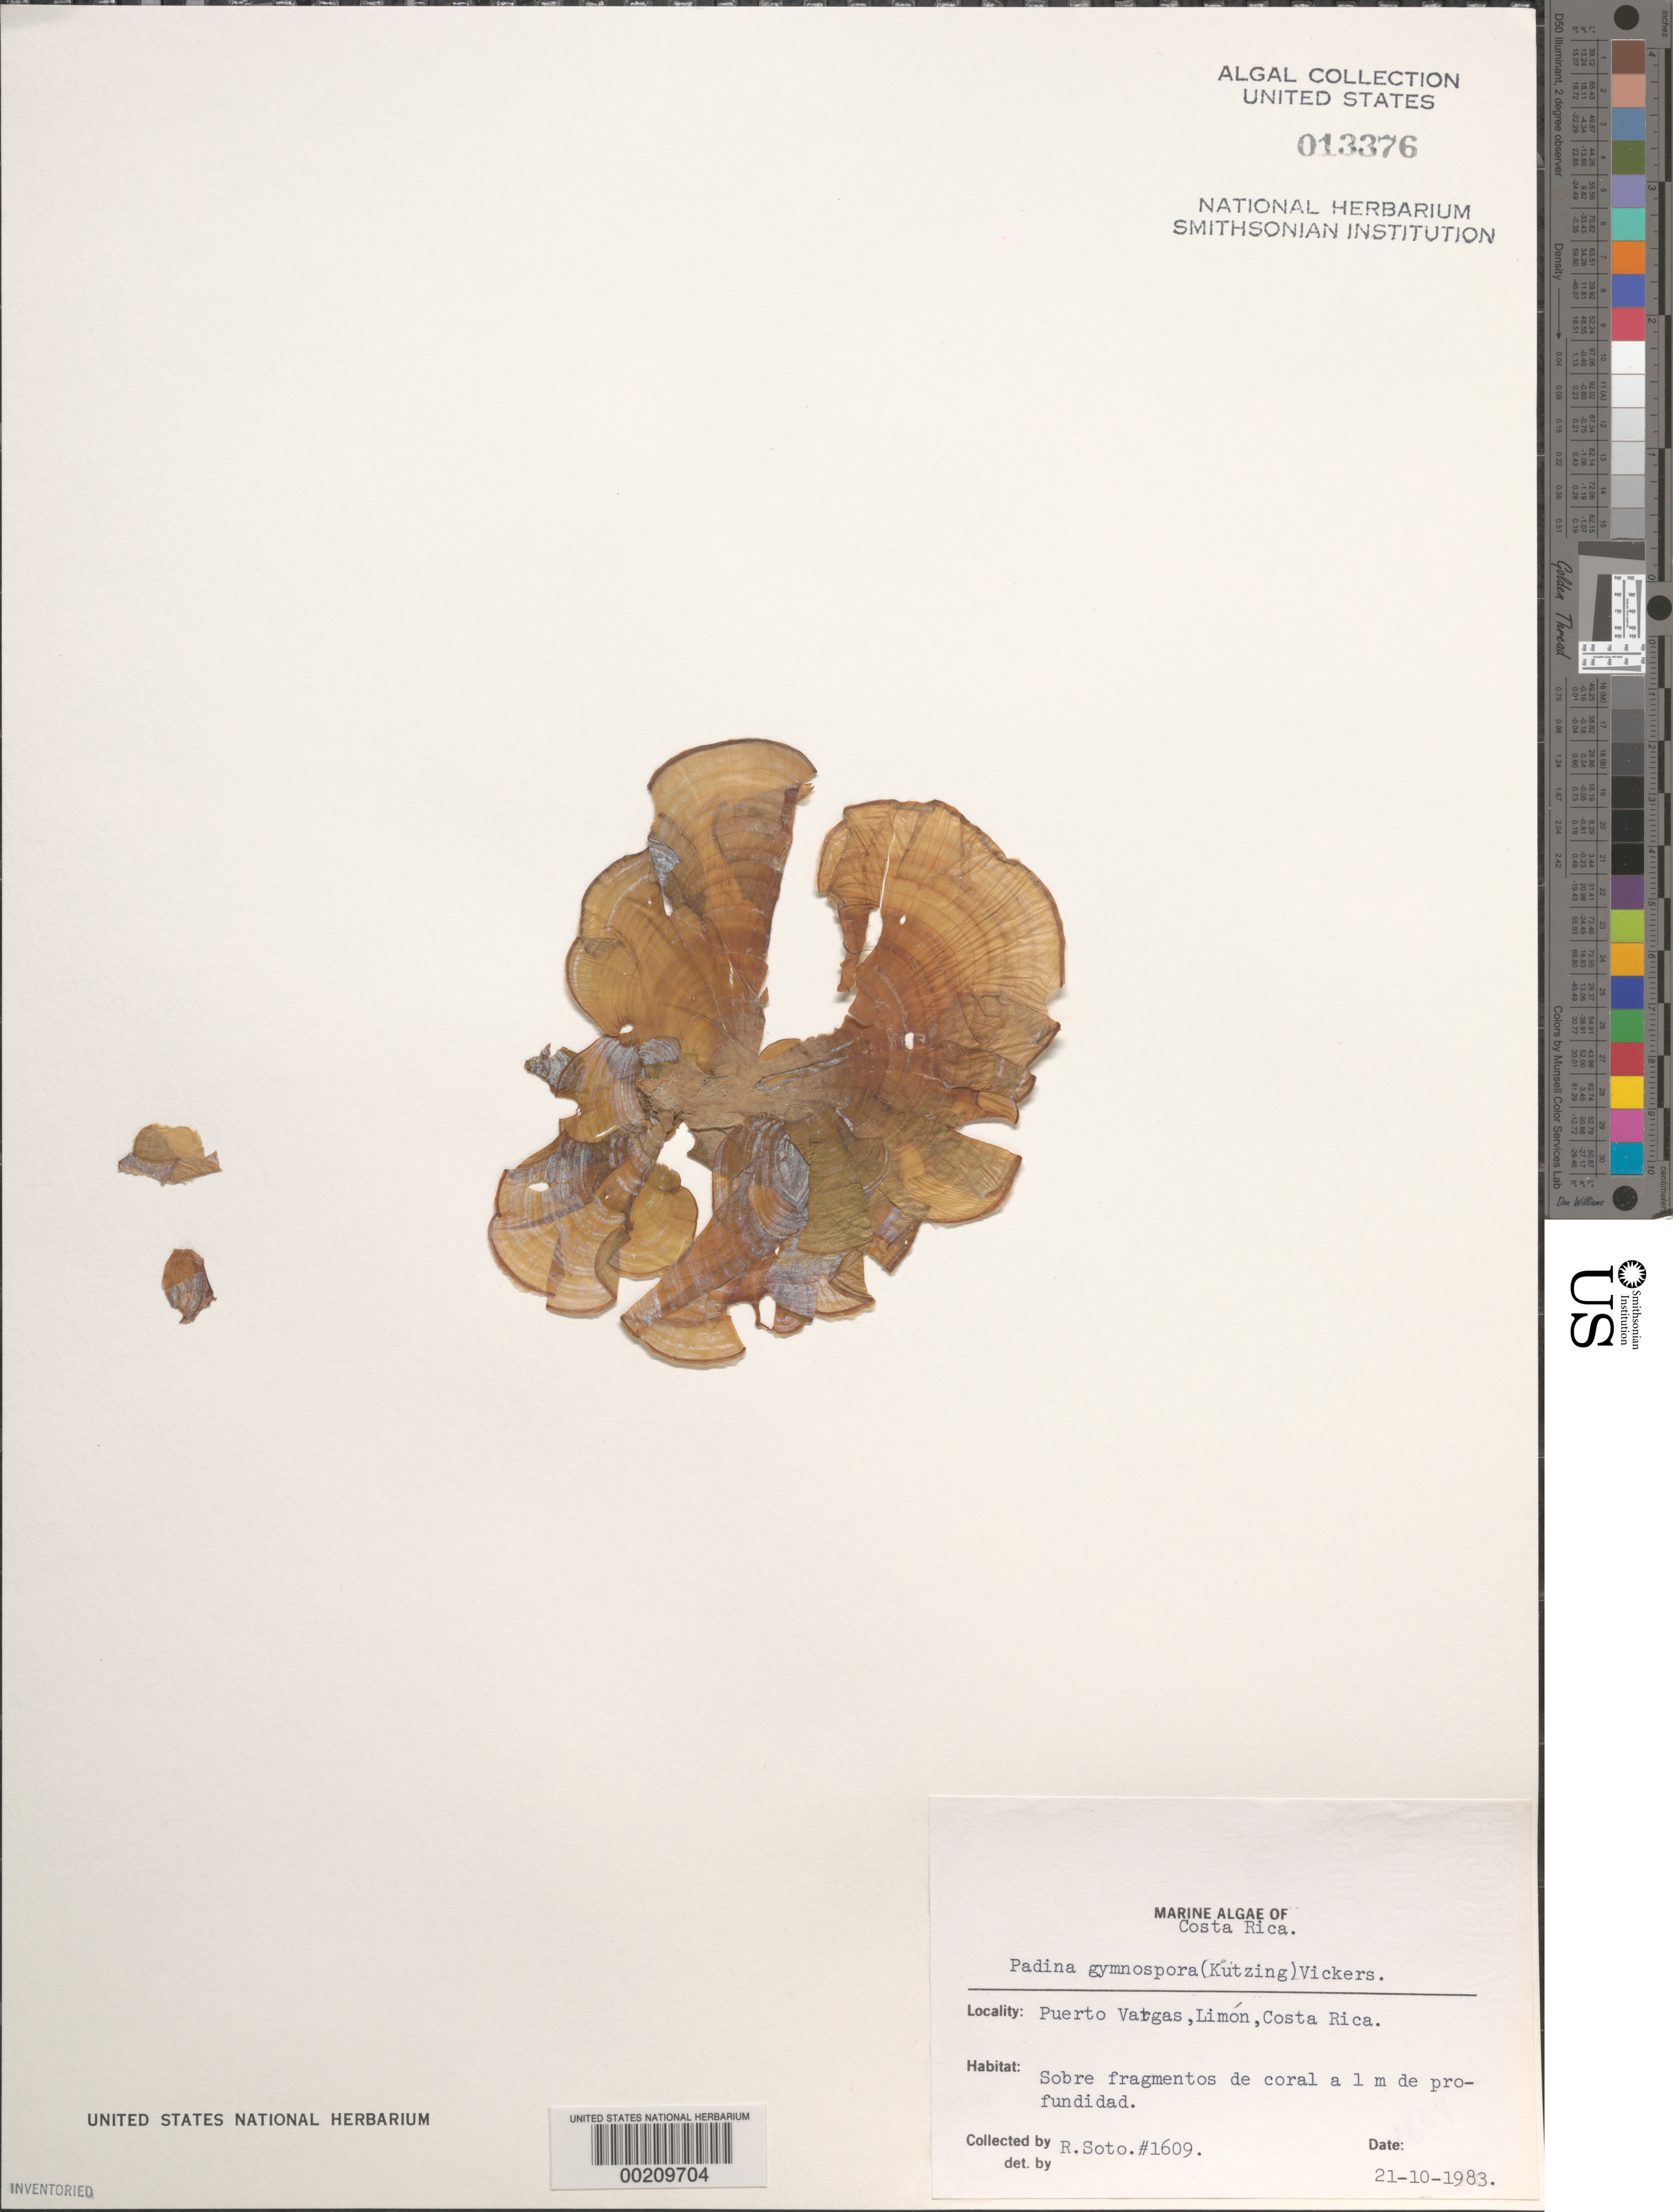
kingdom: Chromista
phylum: Ochrophyta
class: Phaeophyceae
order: Dictyotales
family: Dictyotaceae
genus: Padina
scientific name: Padina gymnospora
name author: (Kütz.) O.G. Sond.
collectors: R. Soto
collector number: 1609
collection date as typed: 21 Oct 1983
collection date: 1983-10-21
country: Costa Rica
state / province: Limón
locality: Puerto Vargas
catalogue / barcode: US 13376